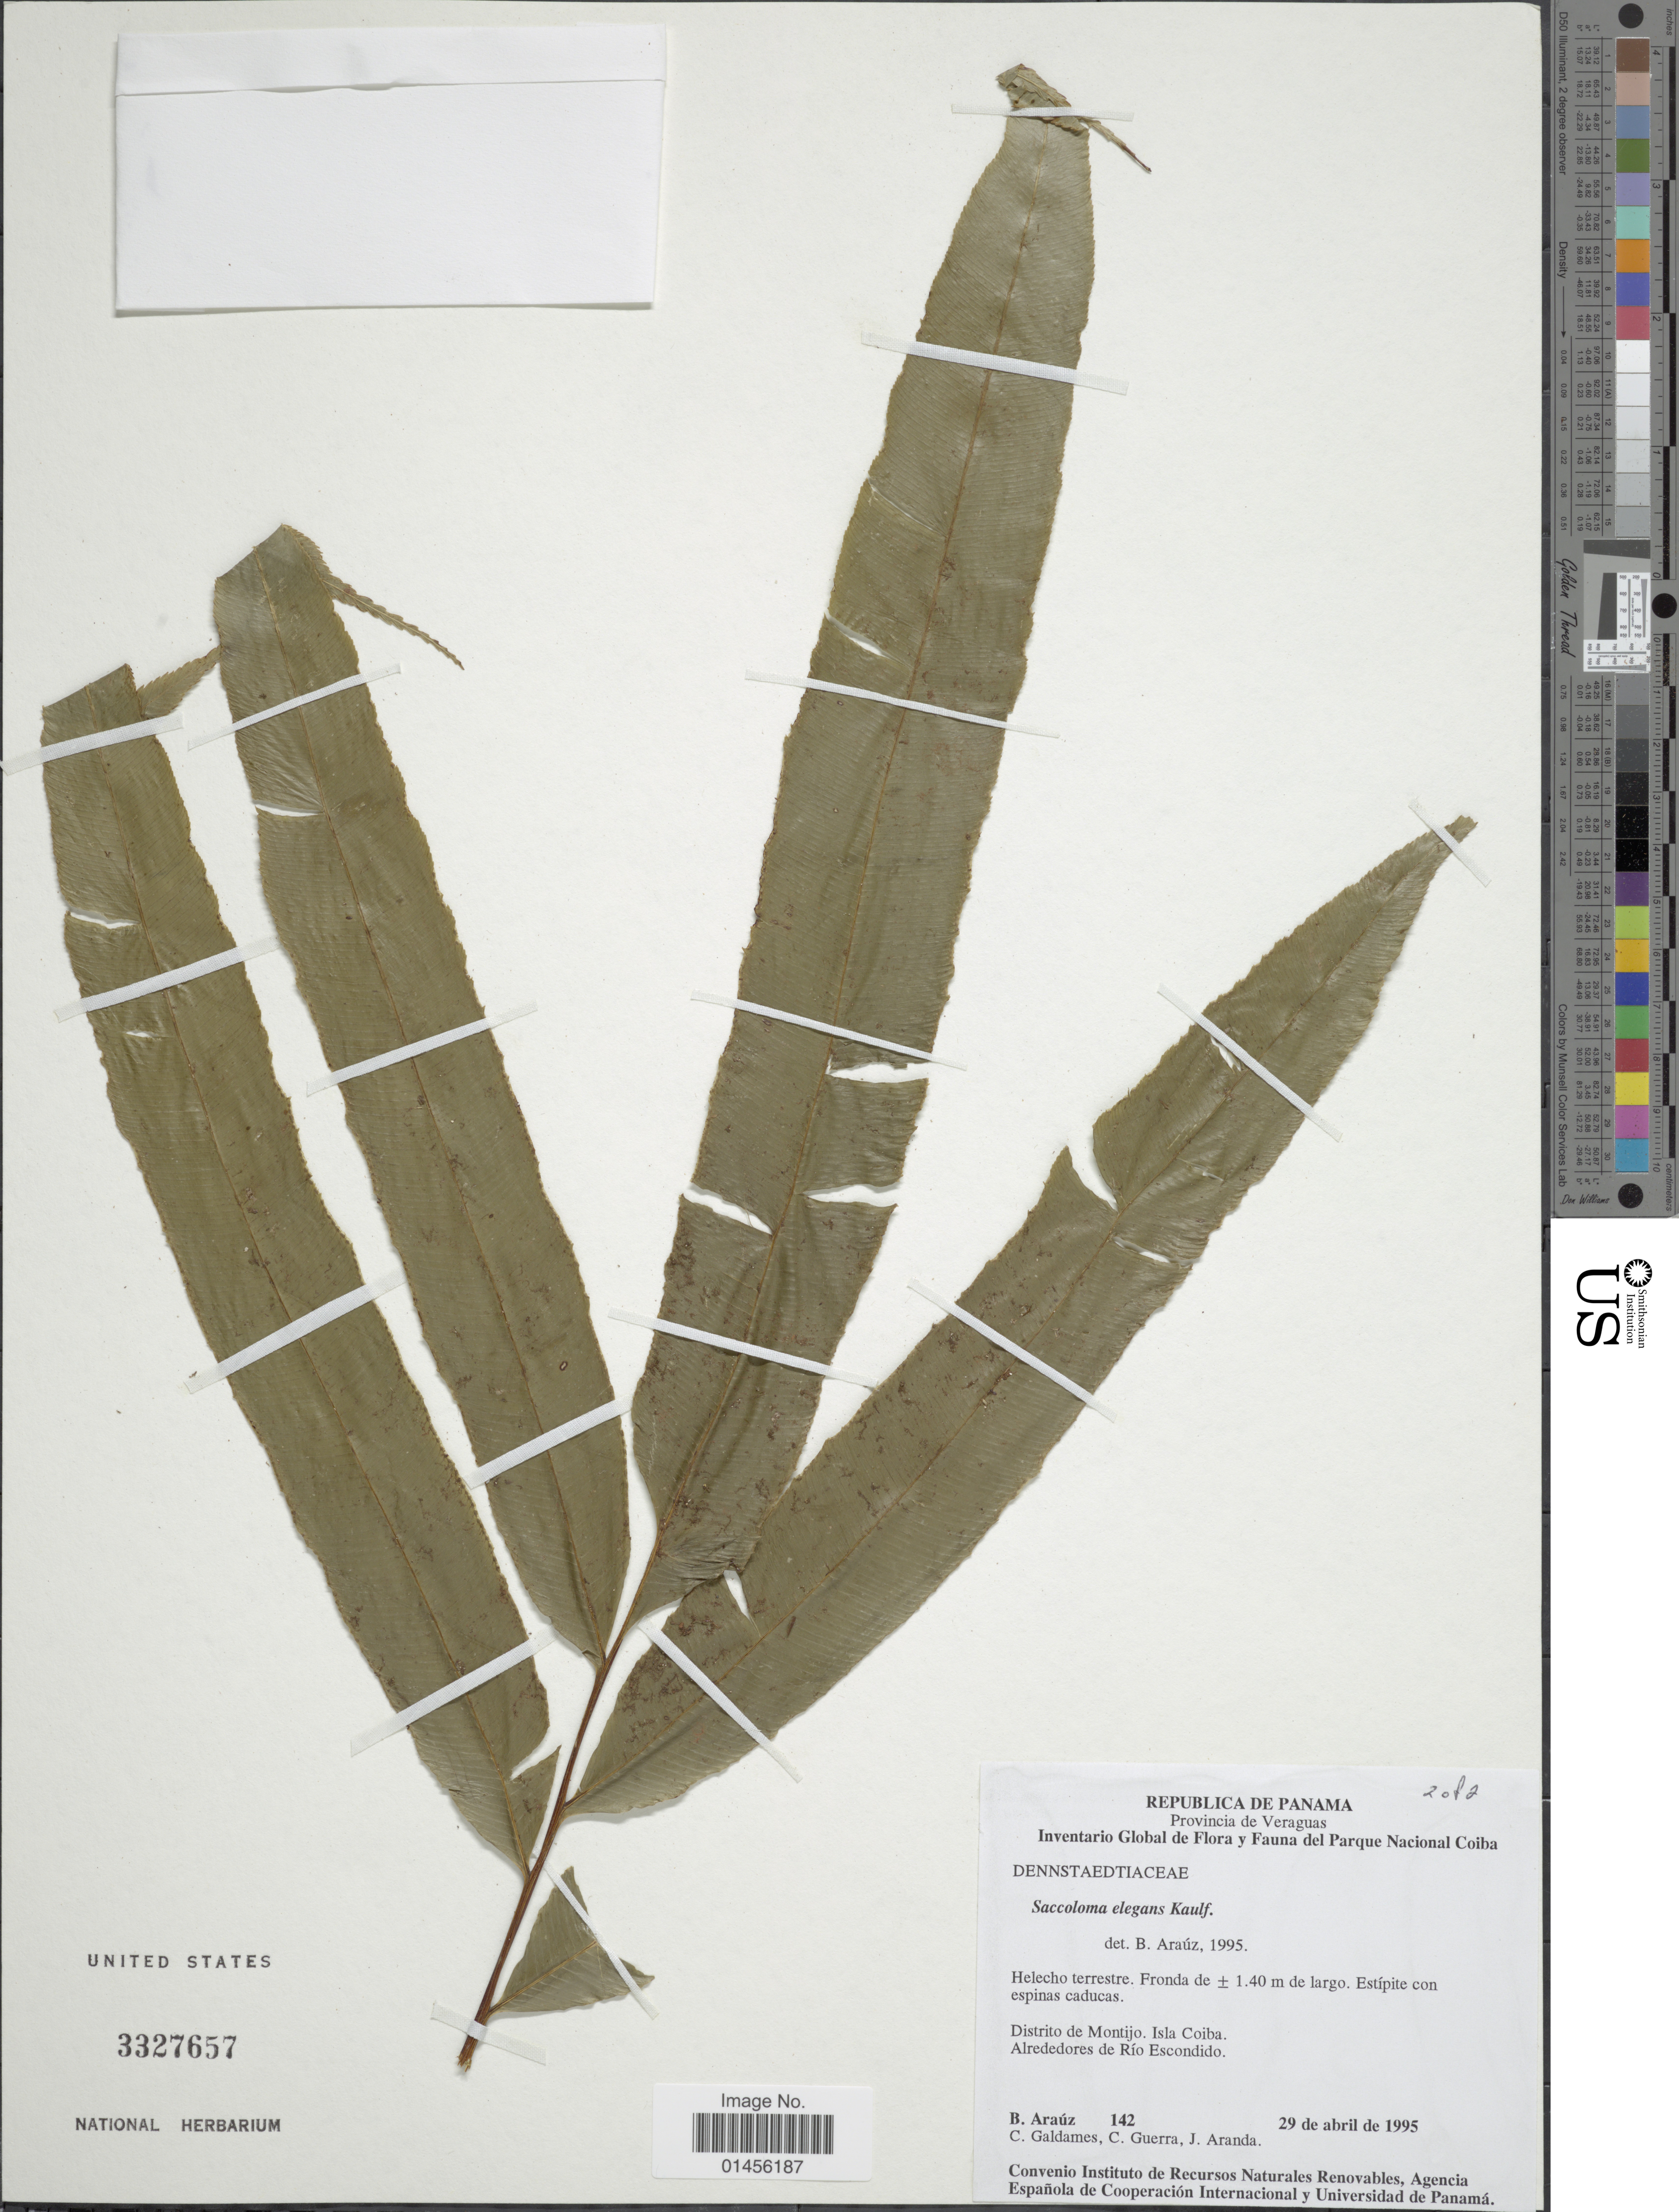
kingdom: Plantae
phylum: Tracheophyta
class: Polypodiopsida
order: Polypodiales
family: Saccolomataceae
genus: Saccoloma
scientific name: Saccoloma elegans subsp. chartaceum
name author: Cremers & K.U. Kramer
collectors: B. Araúz, C. Galdames, C. Guerra & J. Aranda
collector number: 142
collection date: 1995-04-29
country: Panama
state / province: Veraguas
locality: Distrito de Montijo. Isla Coiba. Alrededores de Río Escondido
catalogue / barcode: US 3327657